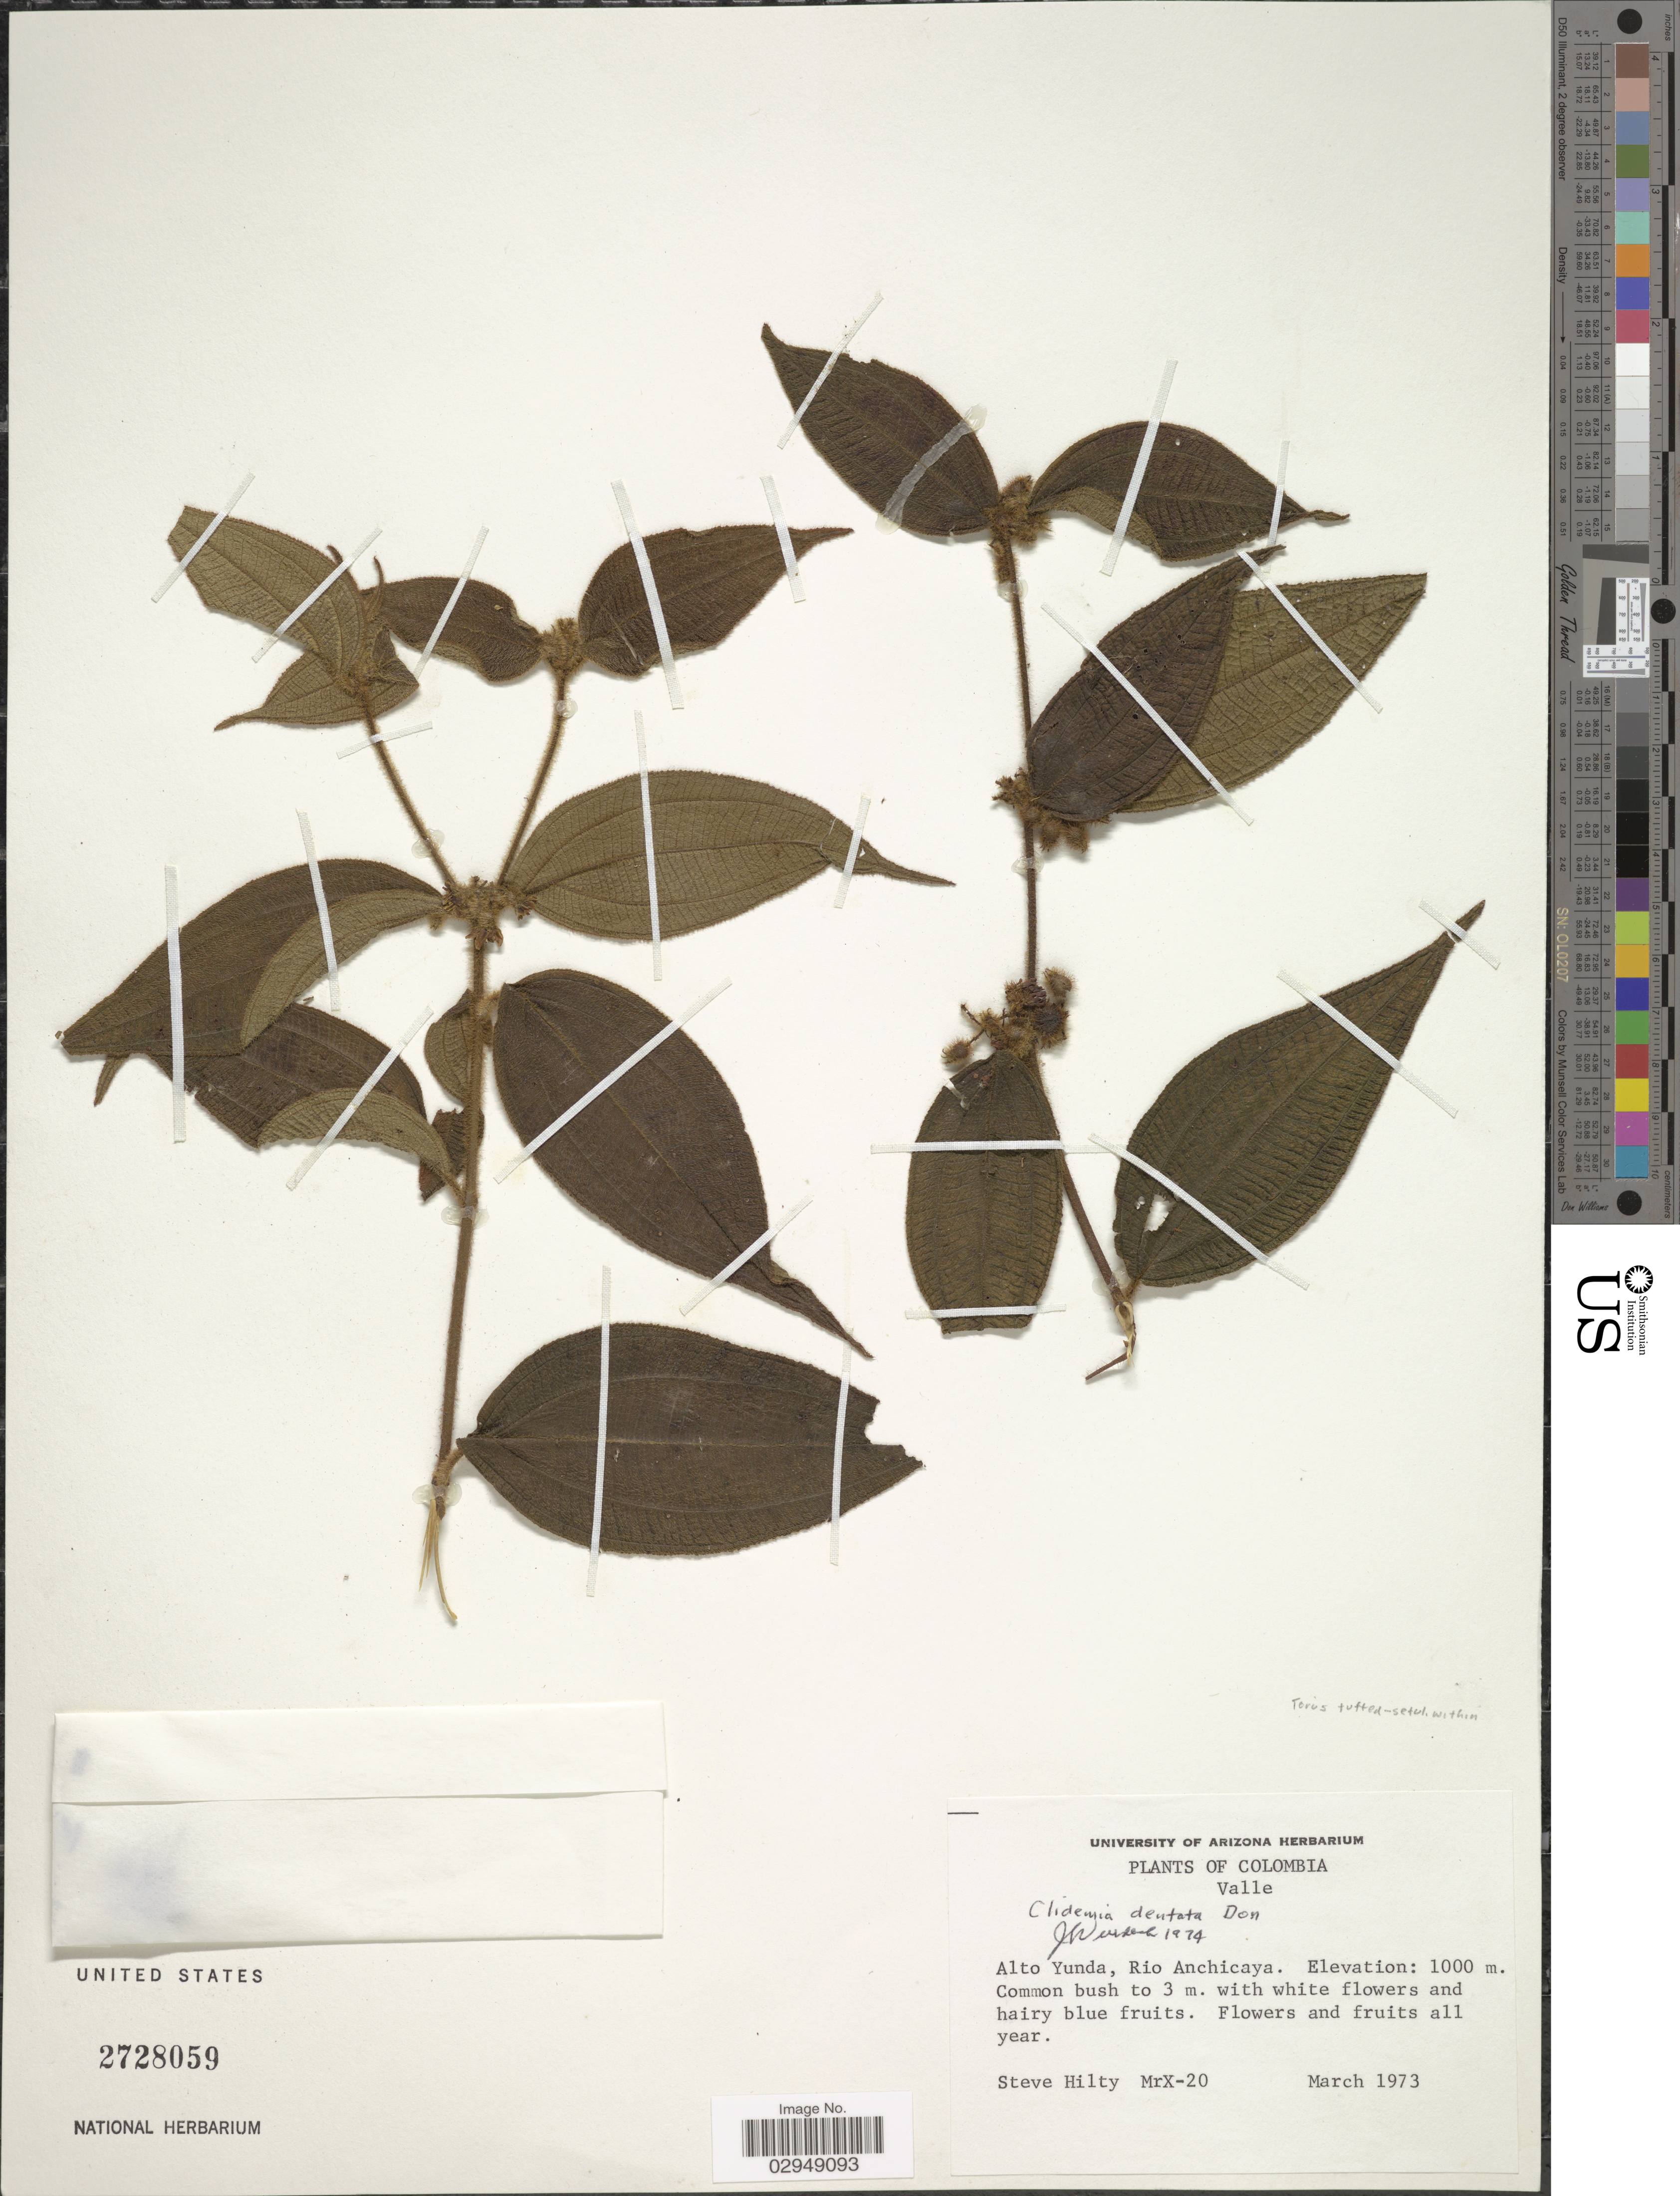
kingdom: Plantae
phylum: Tracheophyta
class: Magnoliopsida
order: Myrtales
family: Melastomataceae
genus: Clidemia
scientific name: Clidemia dentata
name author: D. Don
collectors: S. Hilty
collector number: MrX-20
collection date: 1973-03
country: Colombia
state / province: Valle del Cauca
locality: Valle, Alto Yunda, Rio Anchicaya.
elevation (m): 1000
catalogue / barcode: US 2728059